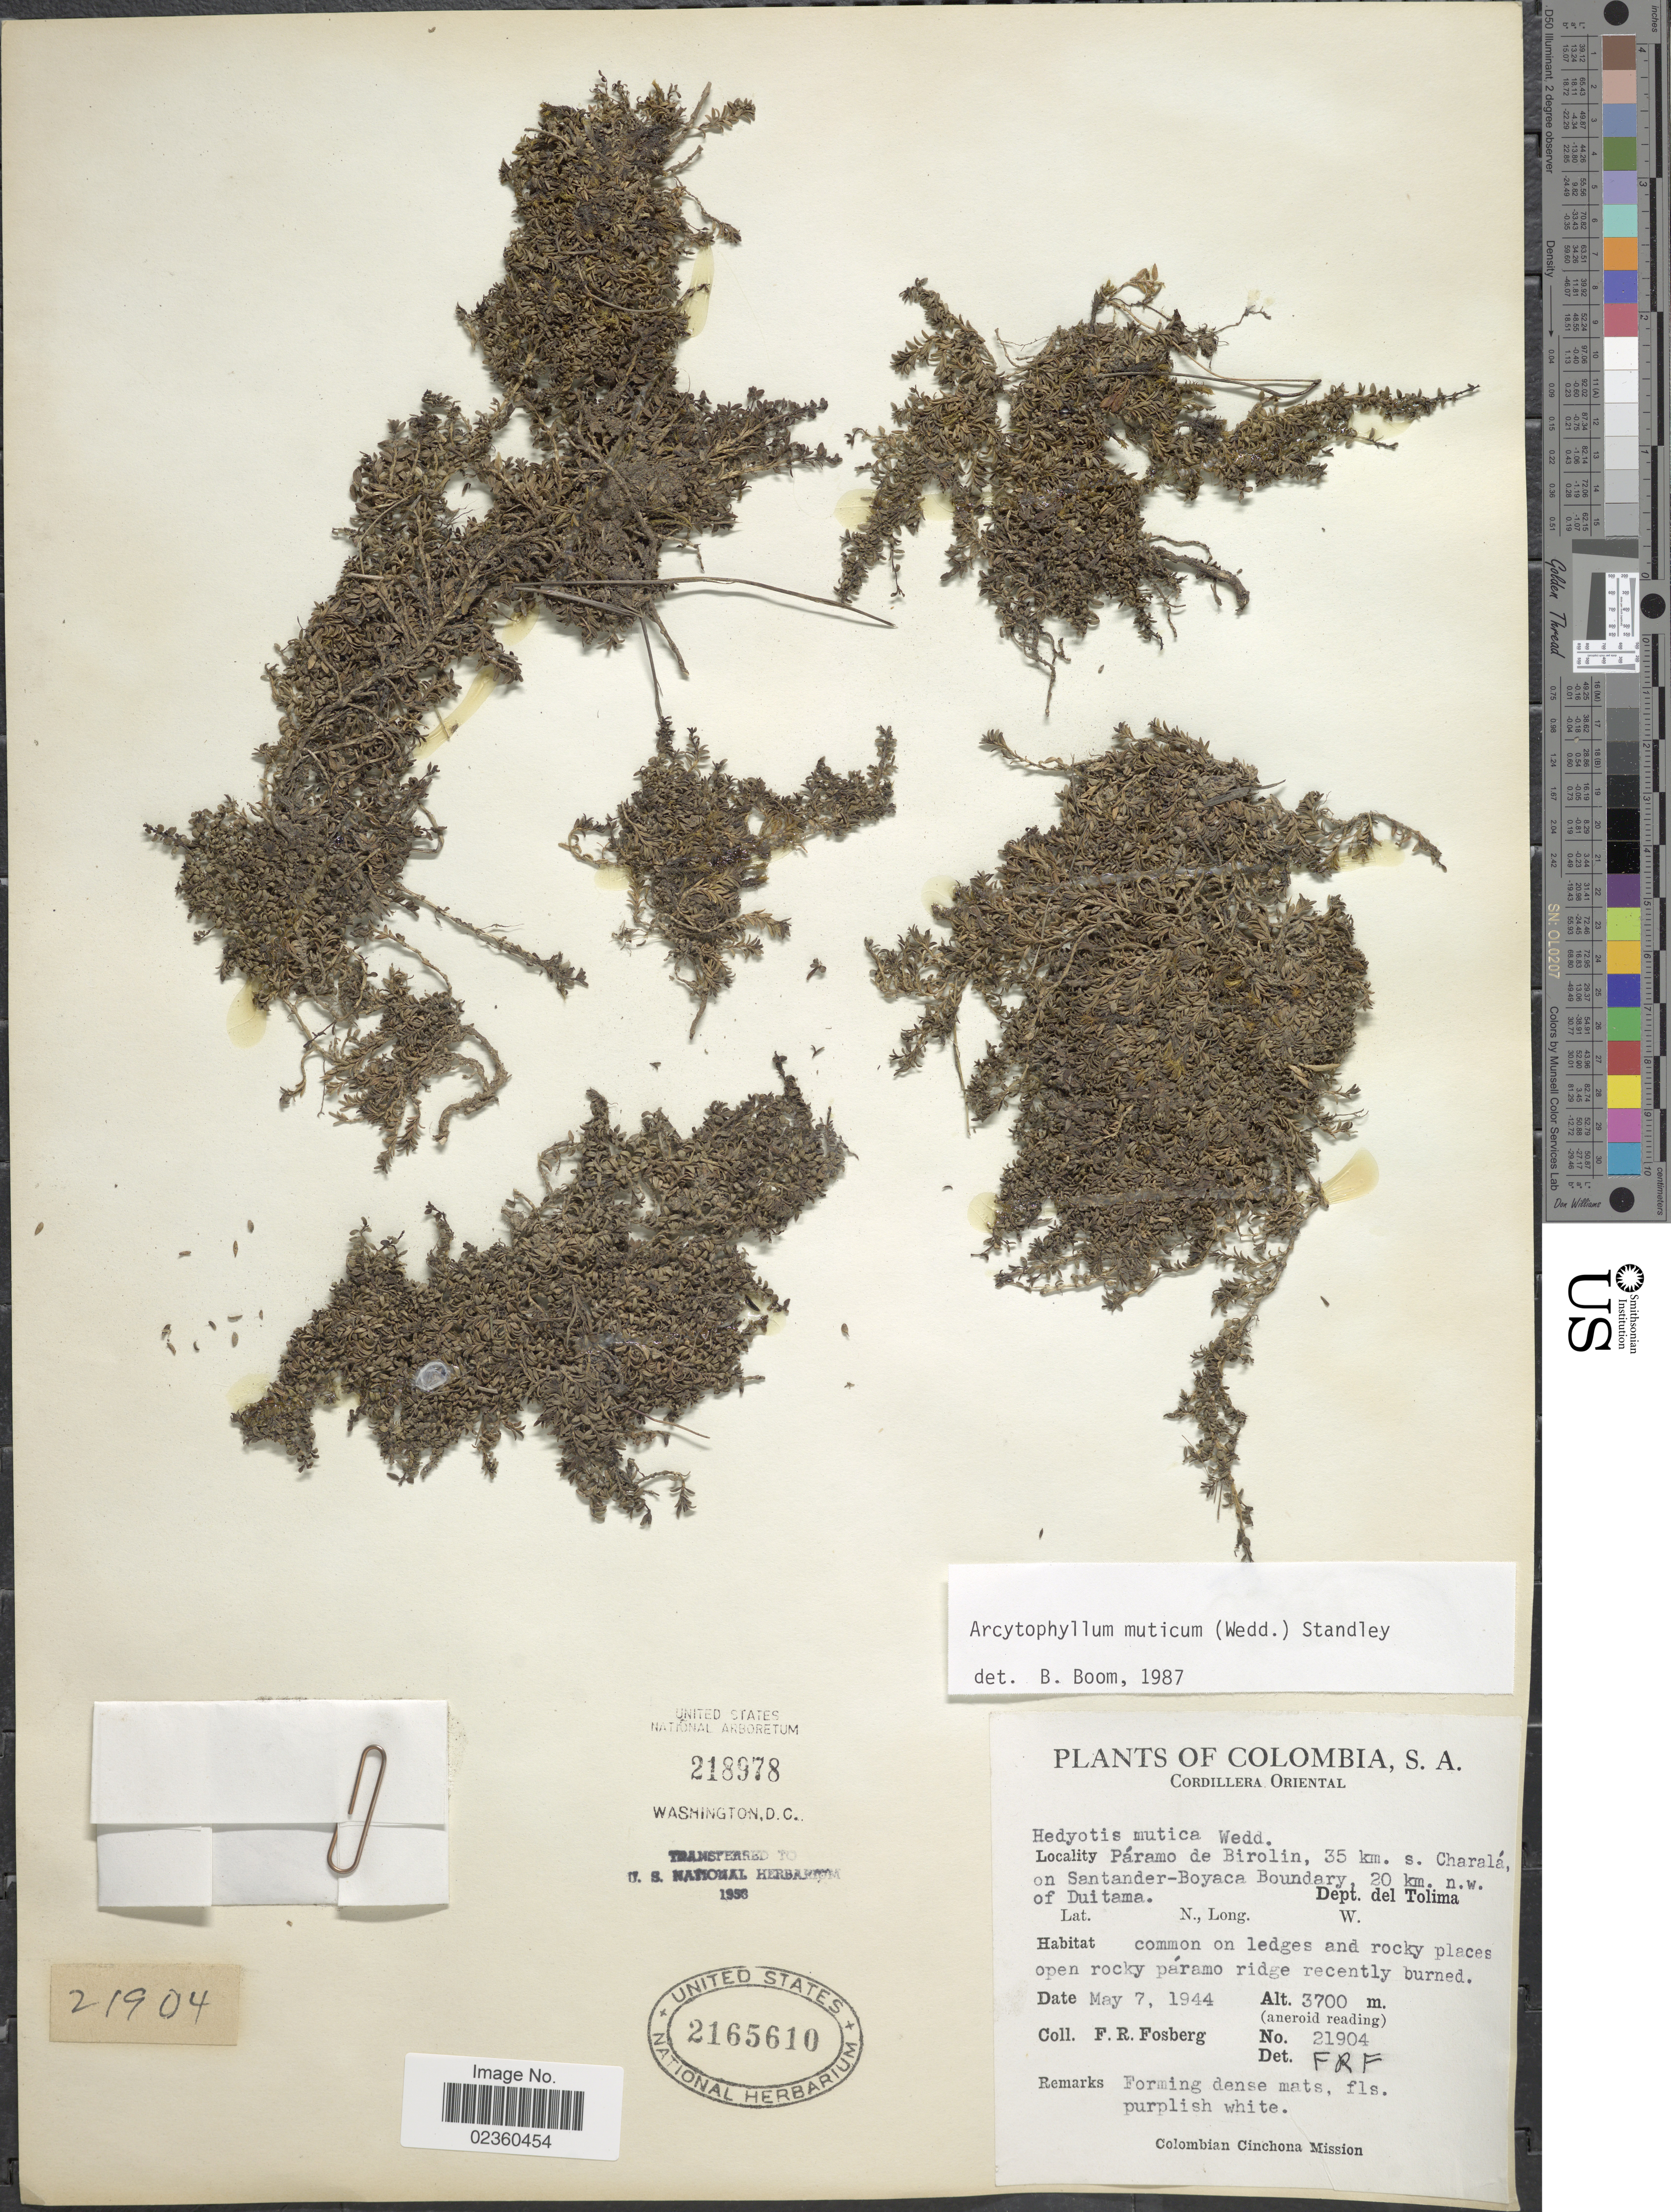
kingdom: Plantae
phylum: Tracheophyta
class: Magnoliopsida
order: Gentianales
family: Rubiaceae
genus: Arcytophyllum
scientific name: Arcytophyllum muticum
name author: (Wedd.) Standl.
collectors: F. R. Fosberg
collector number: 21904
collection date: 1944-05-07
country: Colombia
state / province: Tolima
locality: Cordillera Oriental, Páramo de Birolin, 35 km s. Charalá, on Santander-Boyaca Boundary, 20 km n.w. of Duitama, Dept. del Tolima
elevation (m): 3700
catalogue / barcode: US 2165610